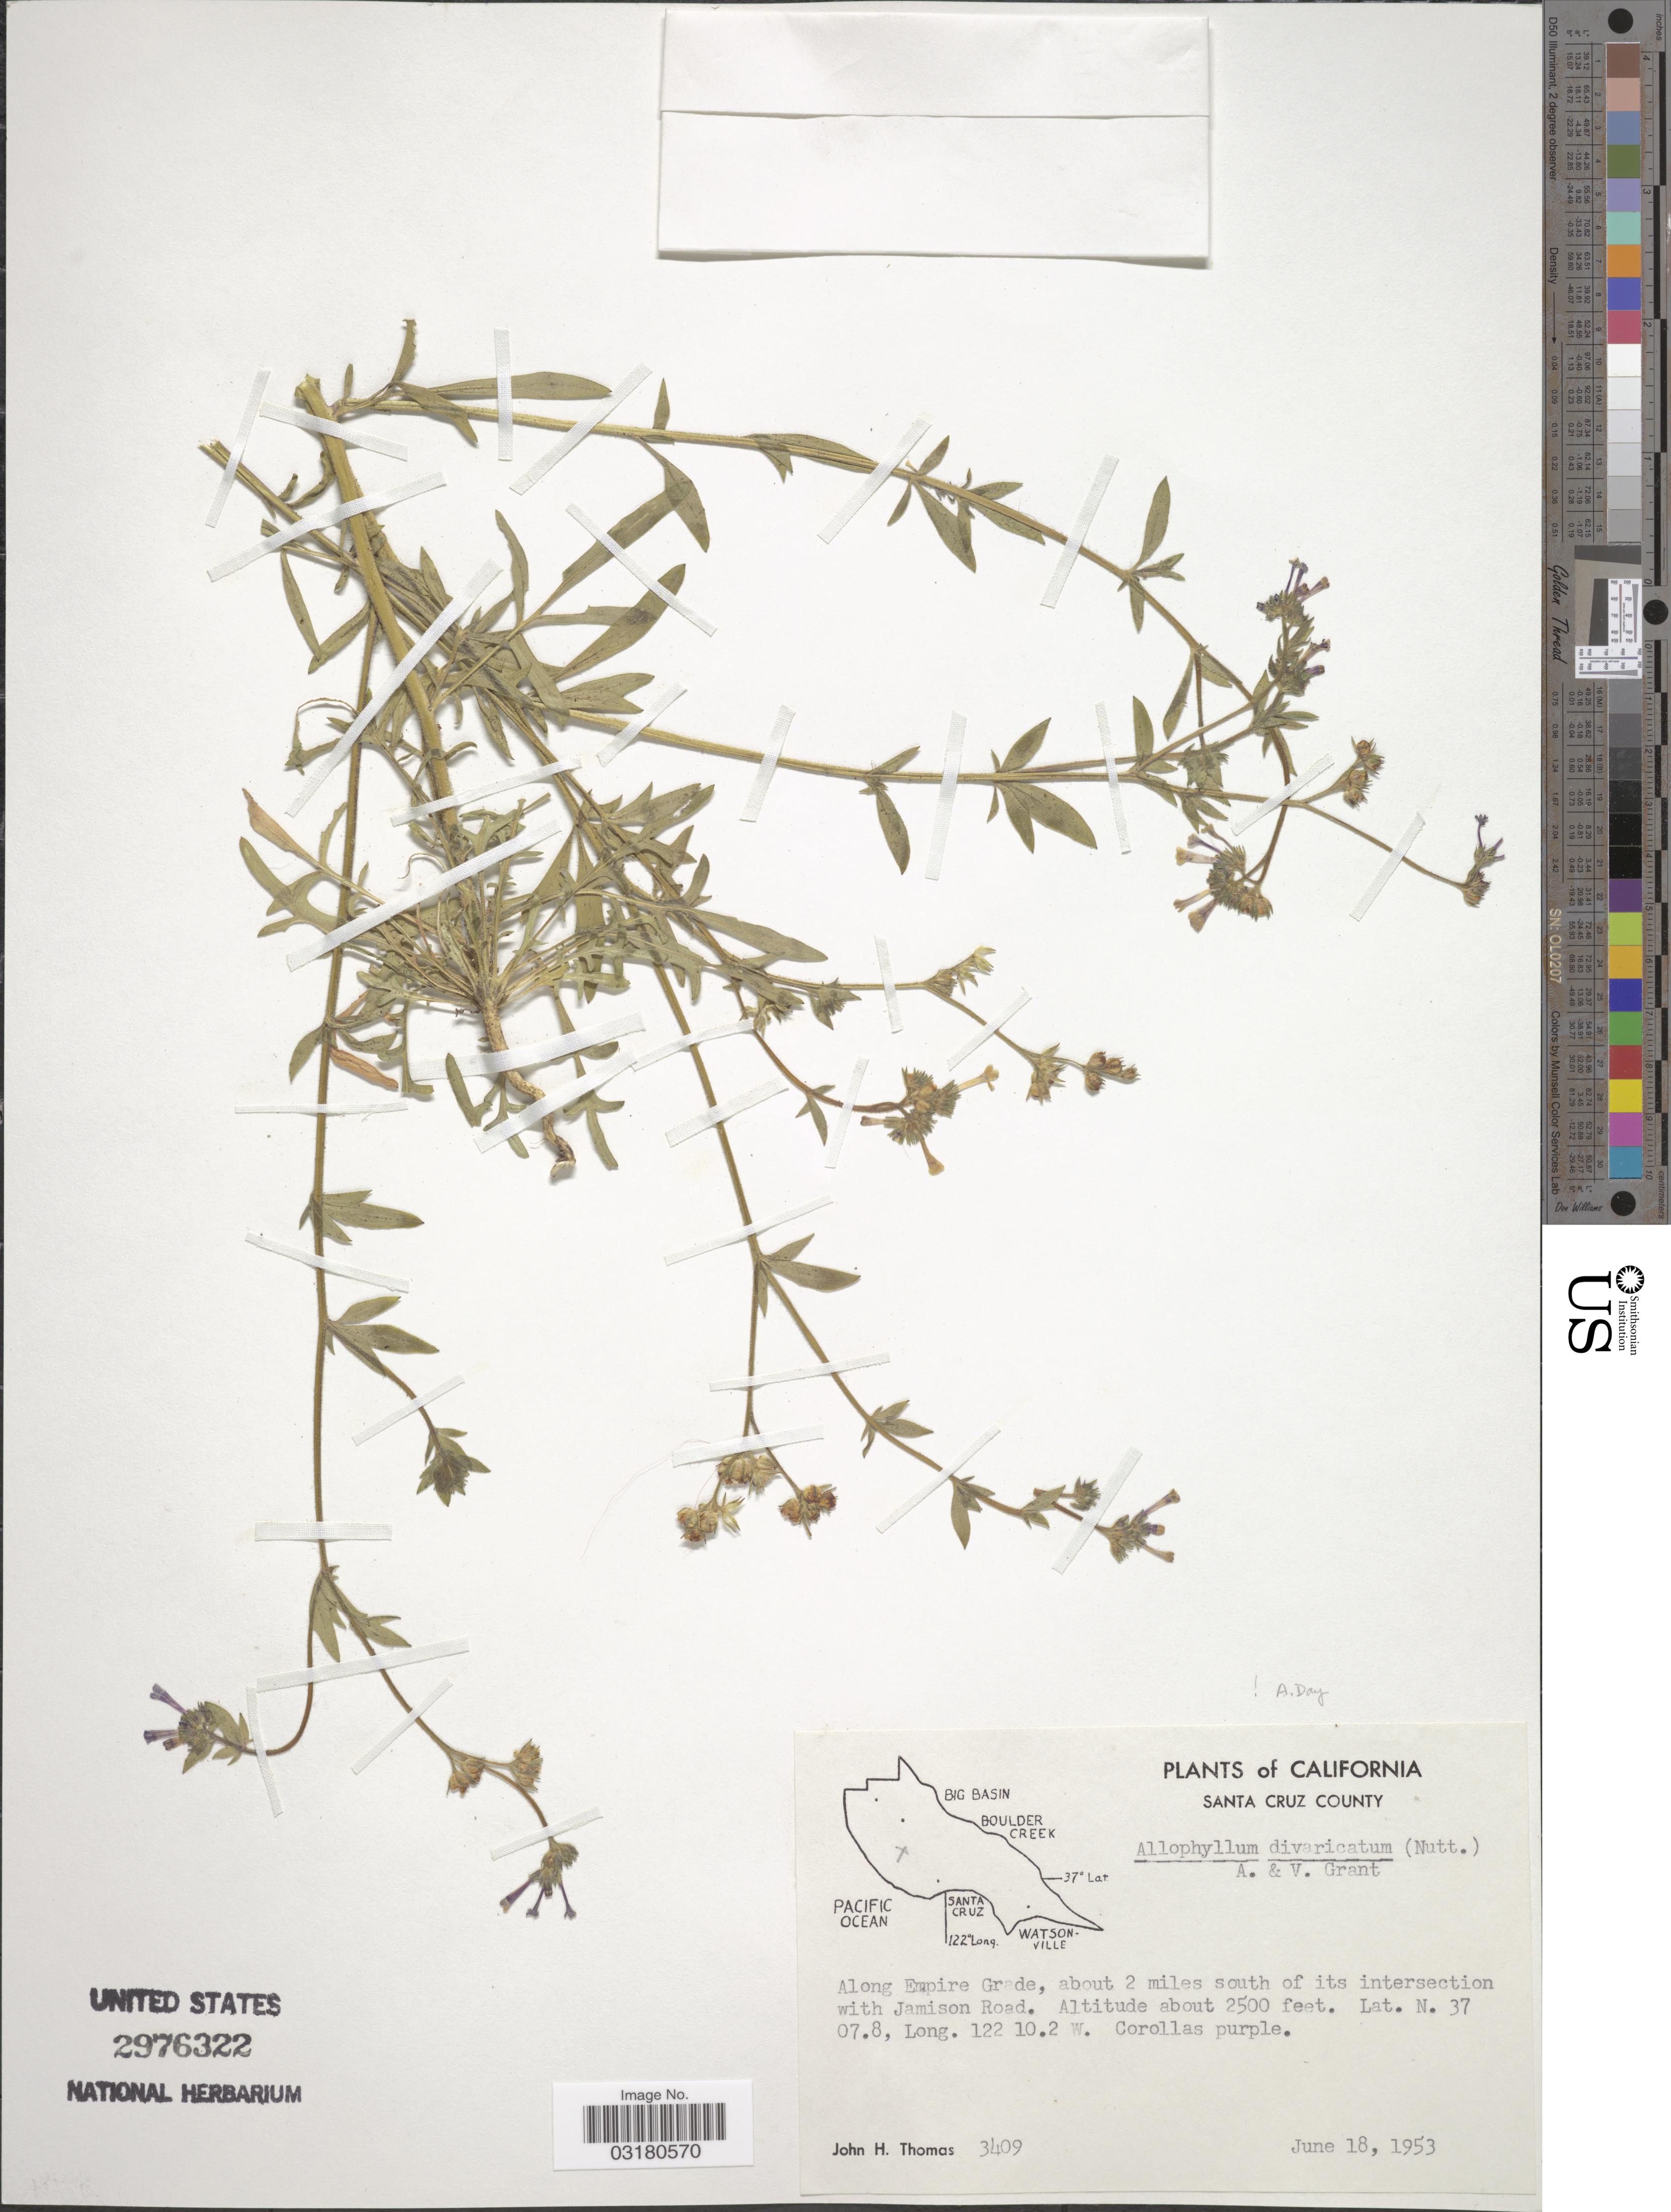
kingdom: Plantae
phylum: Tracheophyta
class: Magnoliopsida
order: Ericales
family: Polemoniaceae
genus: Allophyllum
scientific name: Allophyllum divaricatum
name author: (Nutt.) A.D. Grant & V.E. Grant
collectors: J. H. Thomas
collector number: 3409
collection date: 1953-06-18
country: United States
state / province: California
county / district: Santa Cruz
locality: Santa Cruz County. Along Empire Grade, about 2 miles south of its intersection with Jamison Road.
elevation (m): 762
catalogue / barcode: US 2976322